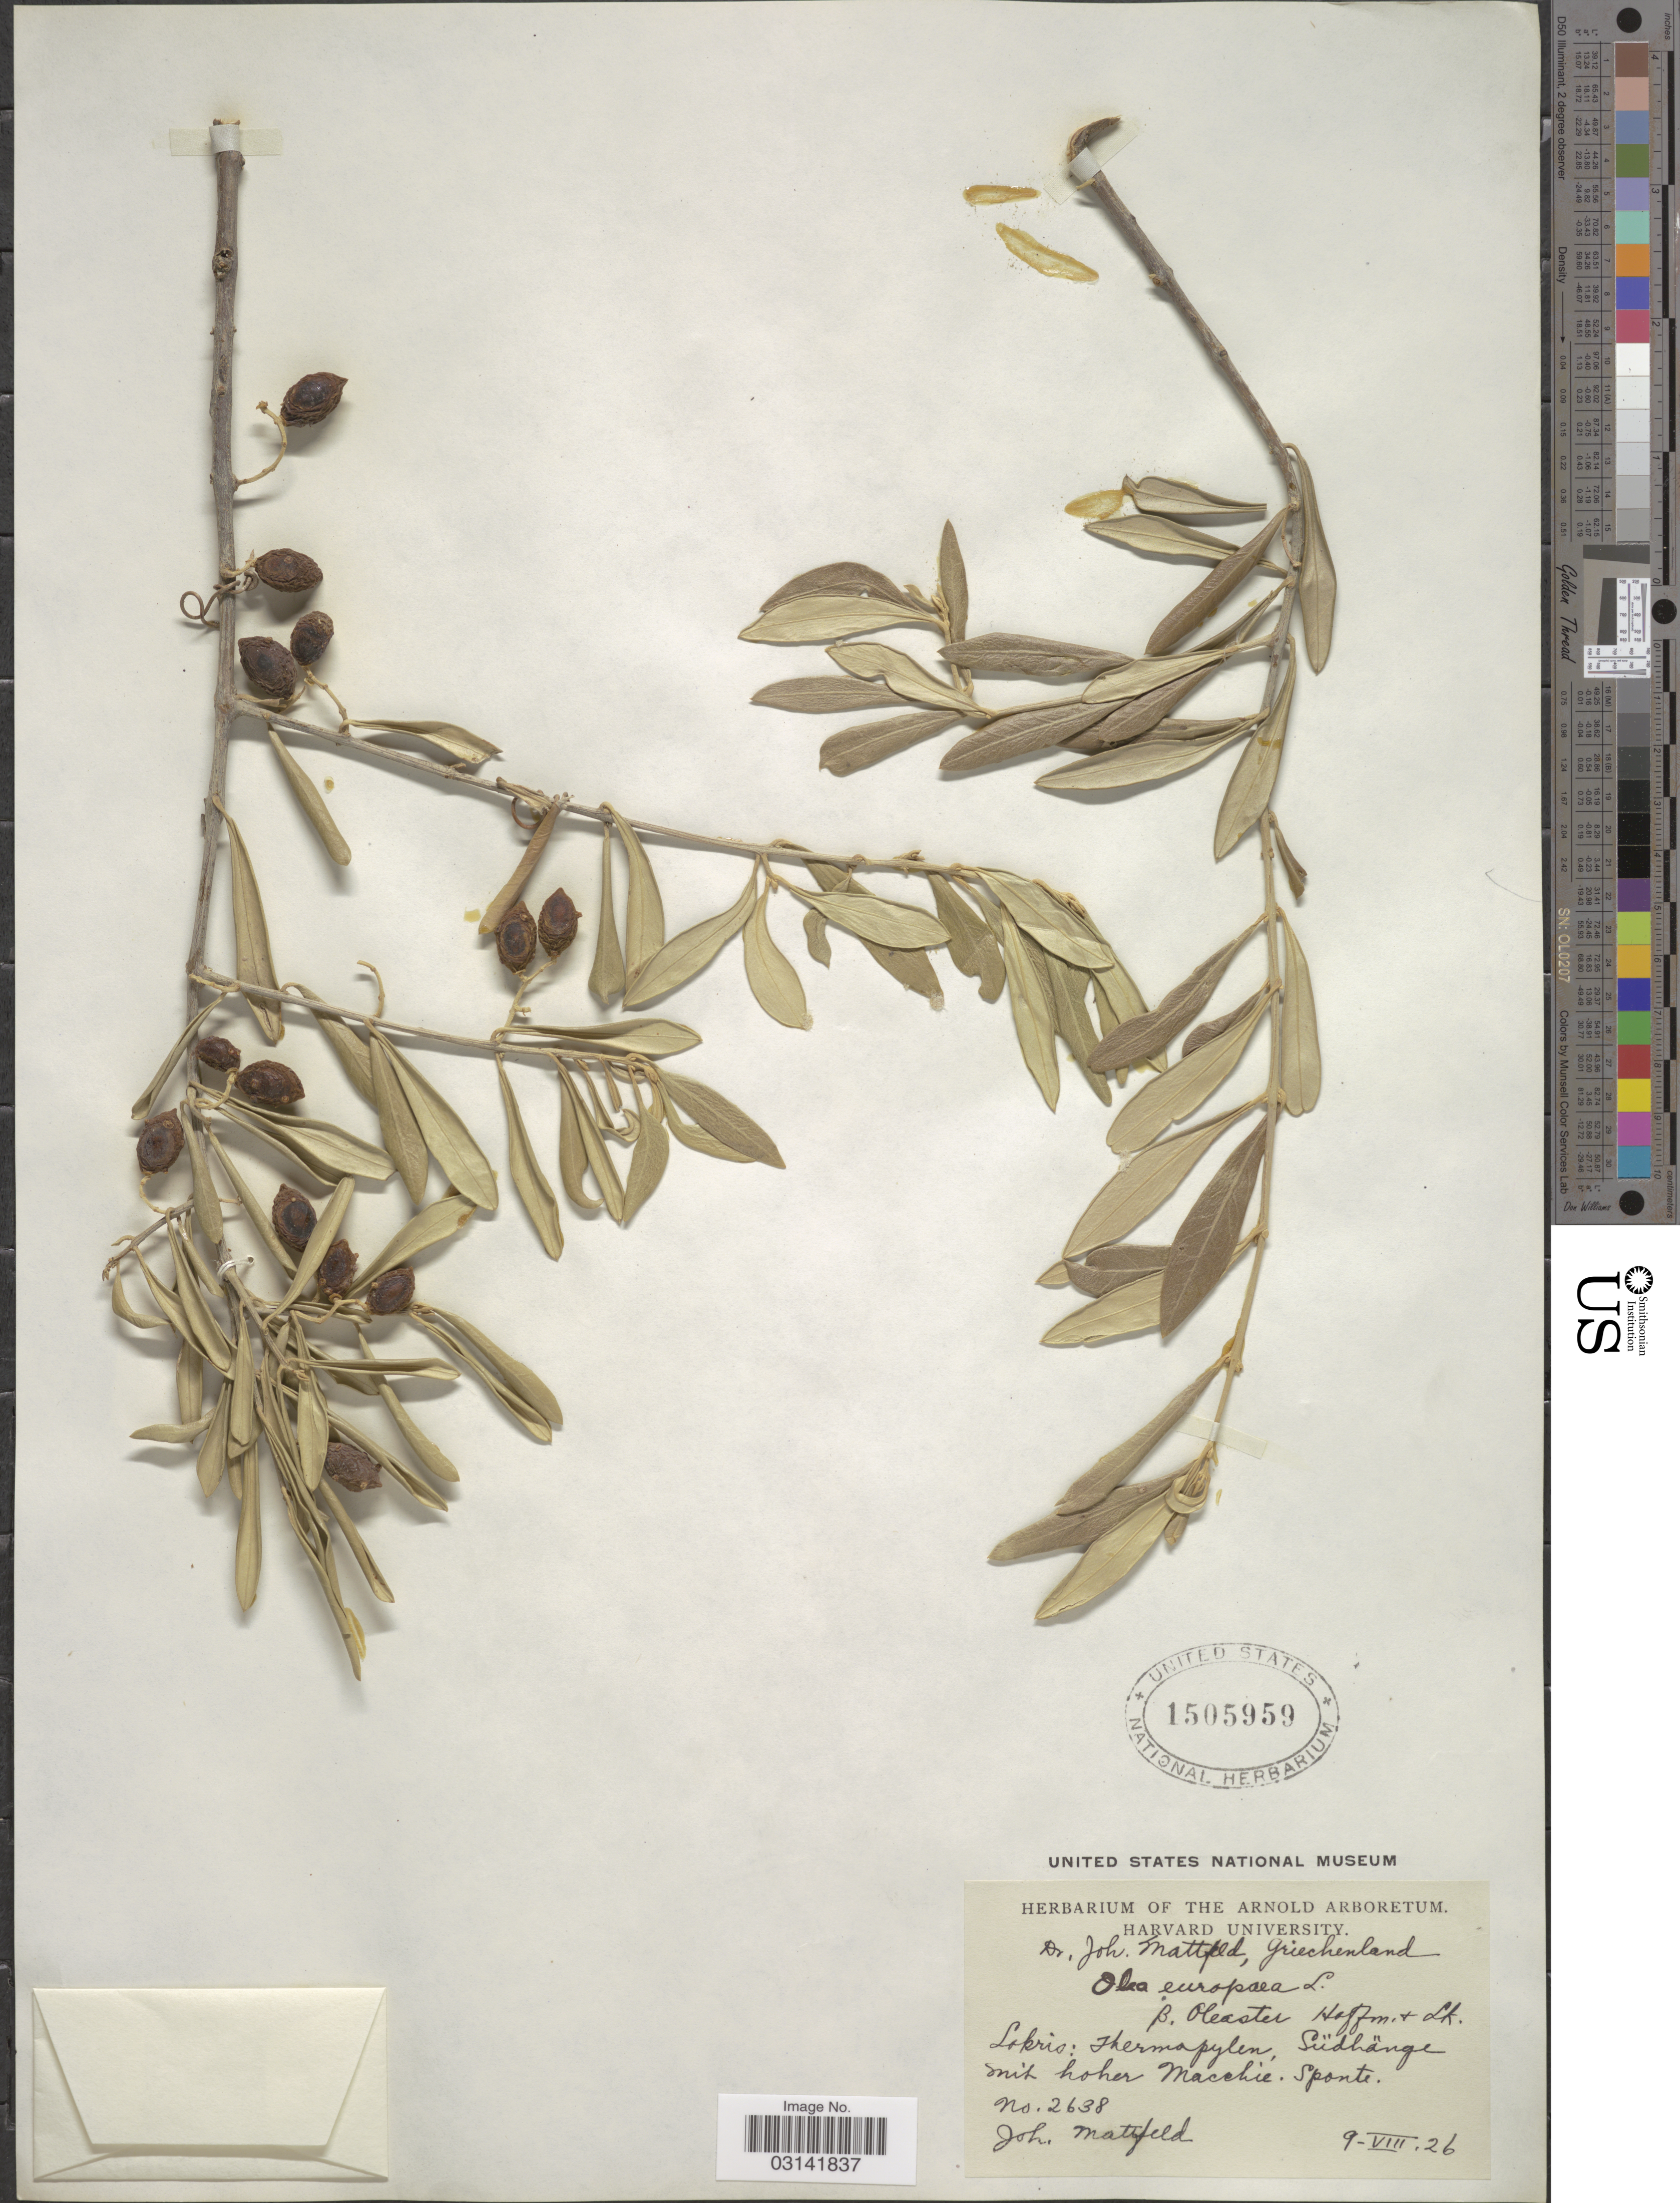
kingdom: Plantae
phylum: Tracheophyta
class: Magnoliopsida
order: Lamiales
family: Oleaceae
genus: Olea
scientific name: Olea europaea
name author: L.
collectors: J. Mattfeld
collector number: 2638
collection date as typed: Transcribed d/m/y: 9/8/26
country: Greece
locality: Griechenland, Lokris: Thermapylen, Südhänge mit hoher Macchié. Sponte.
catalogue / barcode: US 1505959